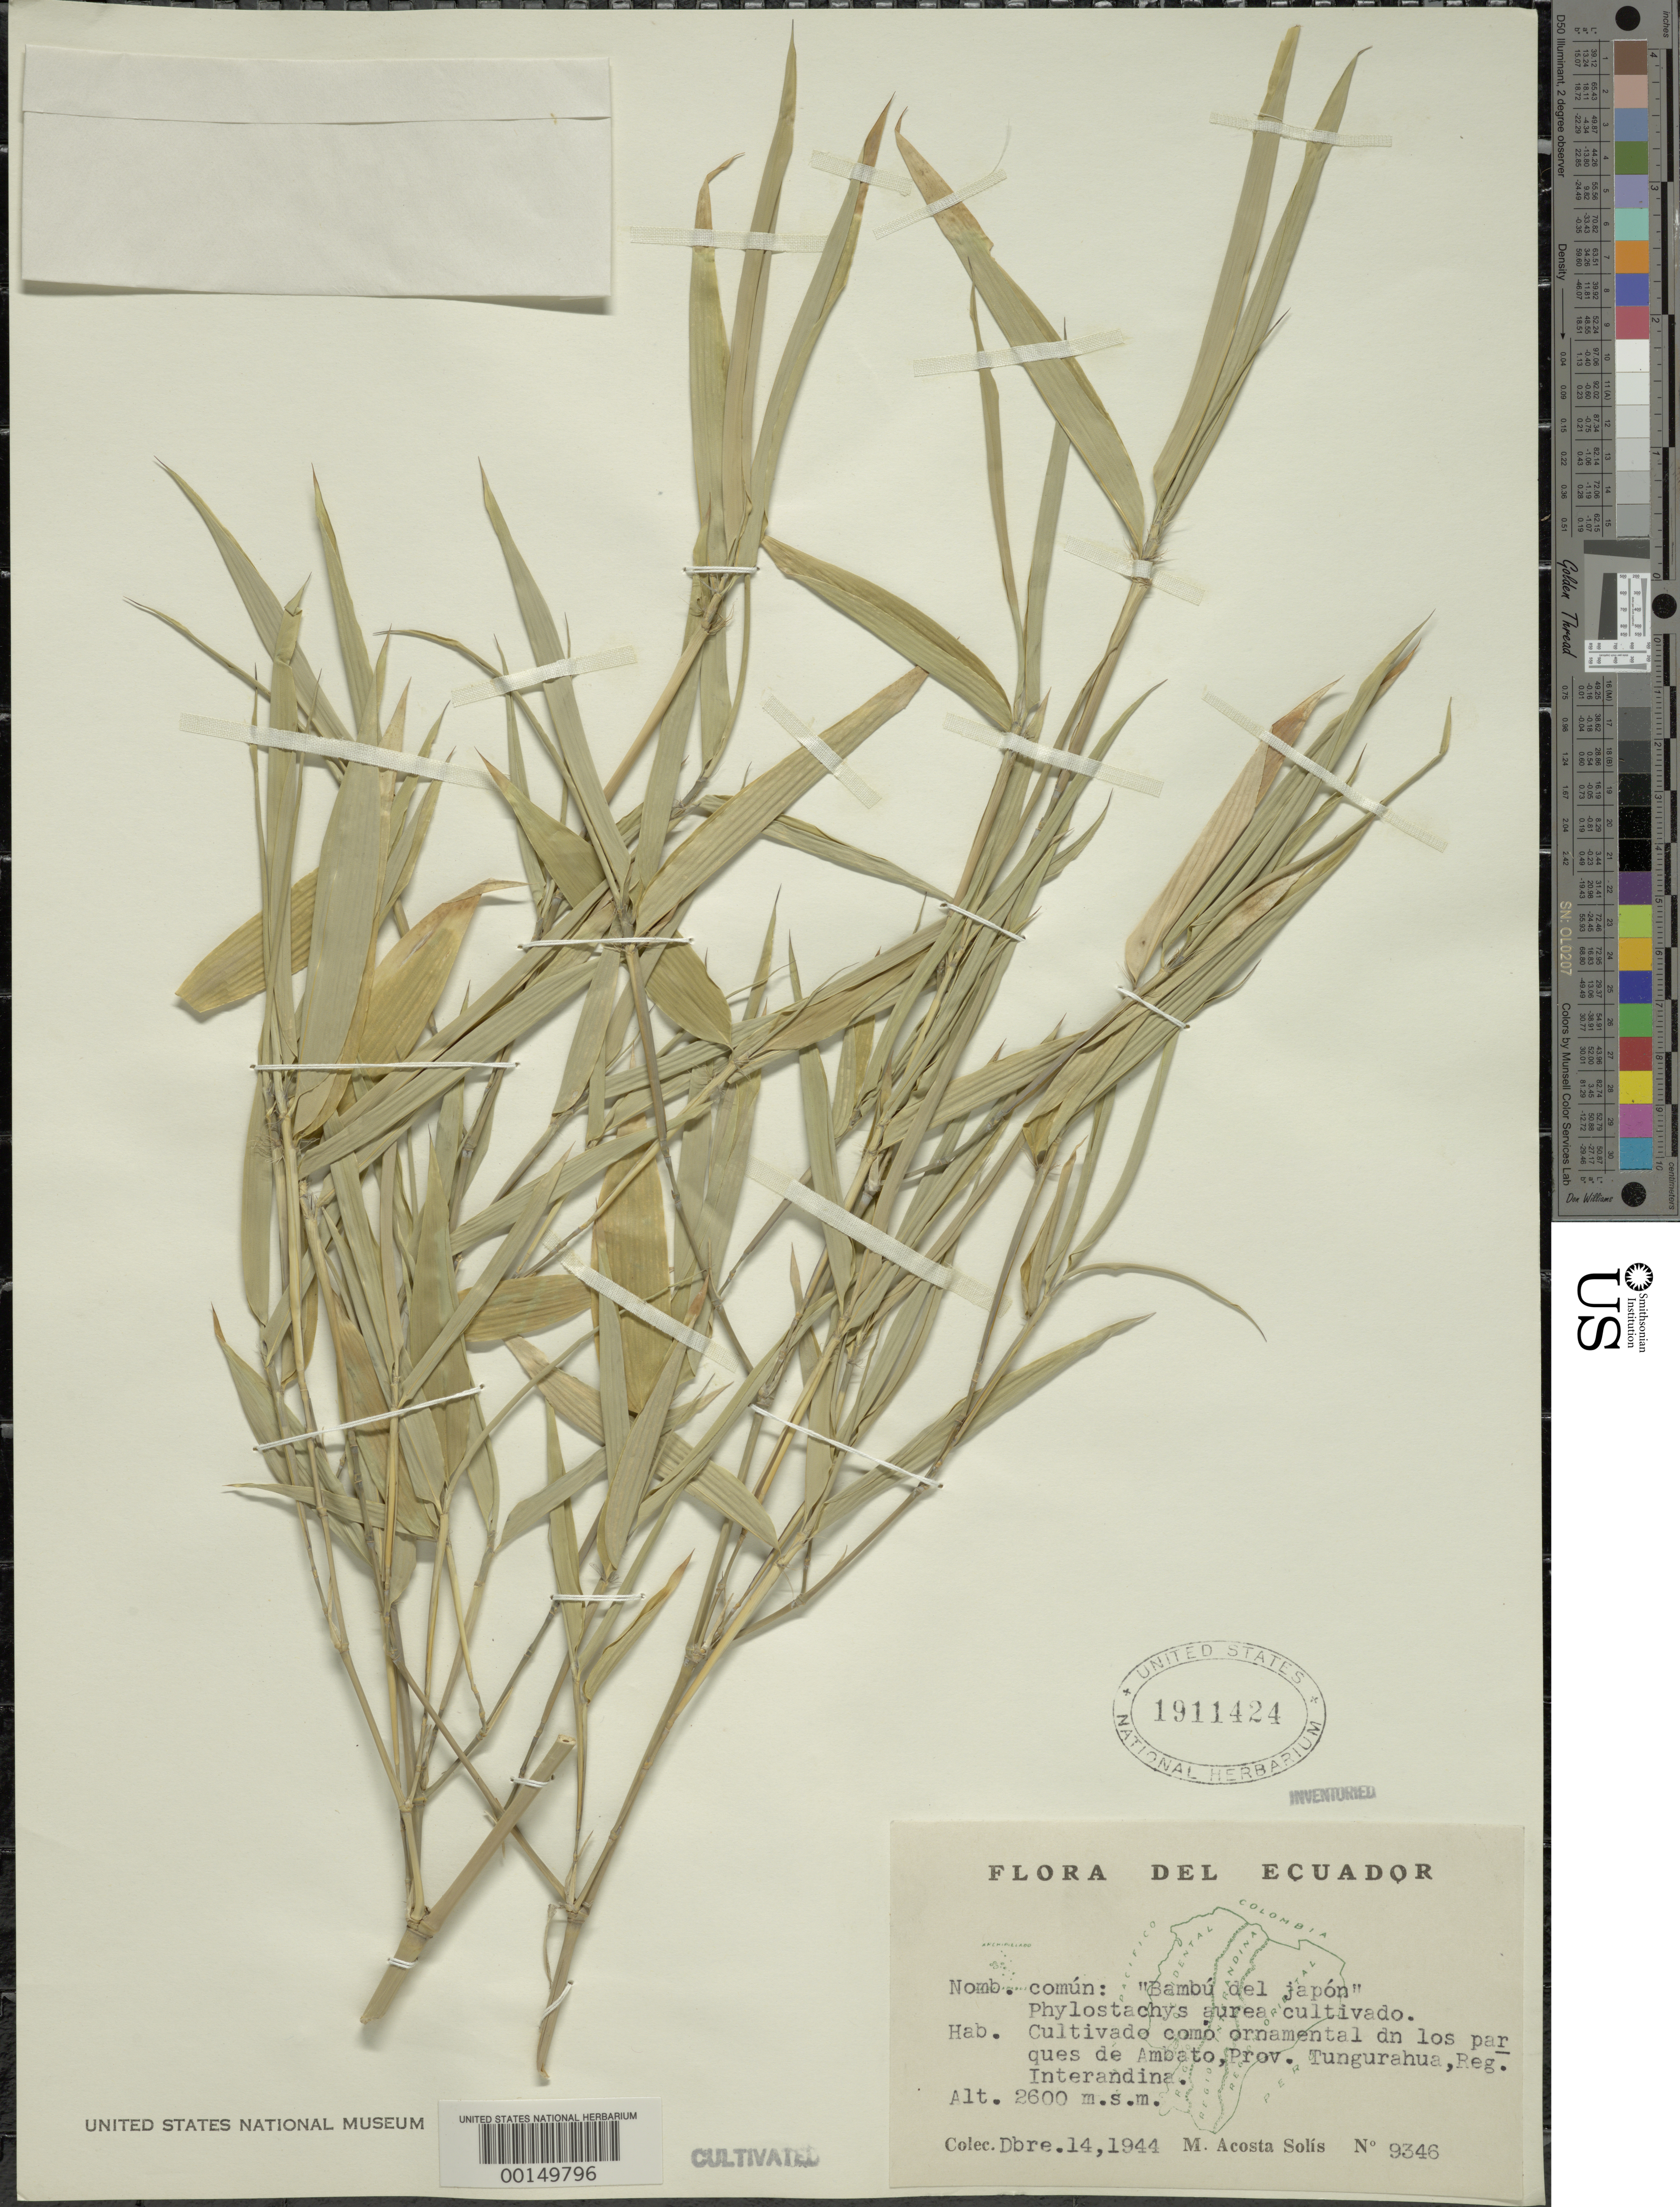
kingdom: Plantae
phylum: Tracheophyta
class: Liliopsida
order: Poales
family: Poaceae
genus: Phyllostachys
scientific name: Phyllostachys aurea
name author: Rivière & C. Rivière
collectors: M. Acosta Solis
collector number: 9346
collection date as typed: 14 Dec 1944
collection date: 1944-12-14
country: Ecuador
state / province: Tungurahua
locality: Interandina, Parque de ambato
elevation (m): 2600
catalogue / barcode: US 1911424